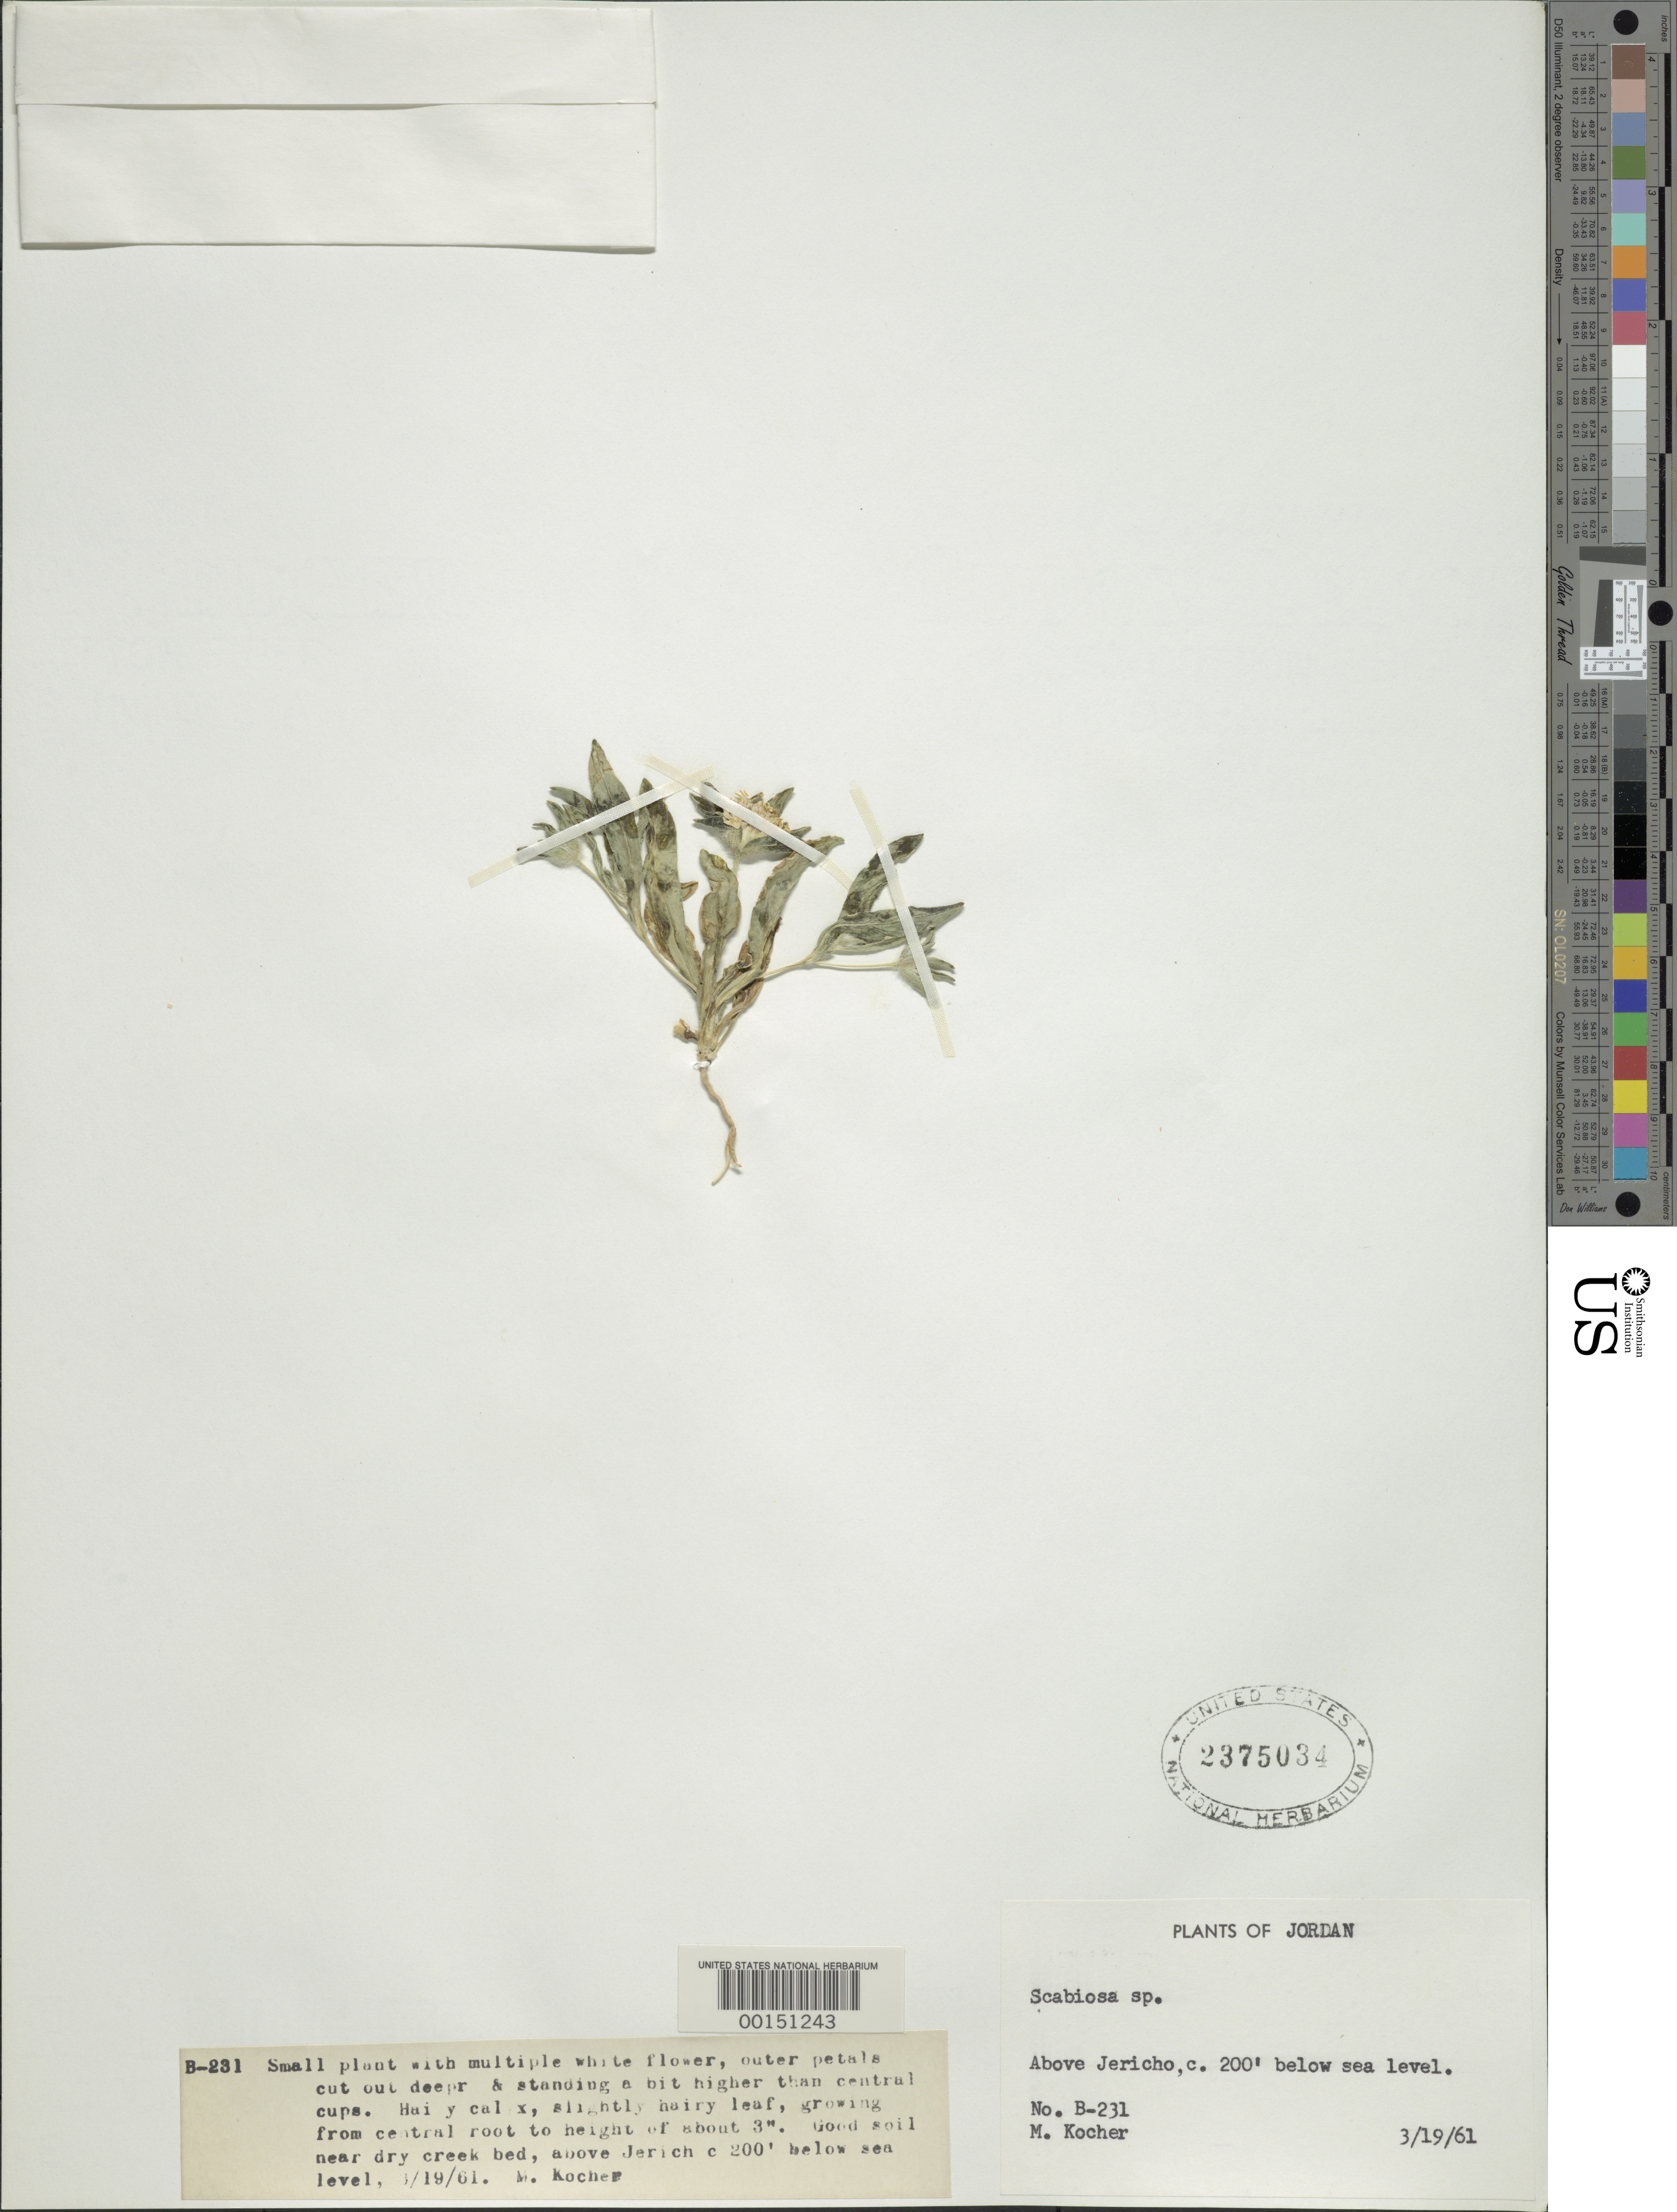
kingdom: Plantae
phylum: Tracheophyta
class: Magnoliopsida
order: Dipsacales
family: Caprifoliaceae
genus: Scabiosa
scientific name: Scabiosa sp.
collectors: M. Kocher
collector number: B231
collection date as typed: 19 Mar 1961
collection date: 1961-03-19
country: Jordan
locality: Above Jericho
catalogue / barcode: US 2375034